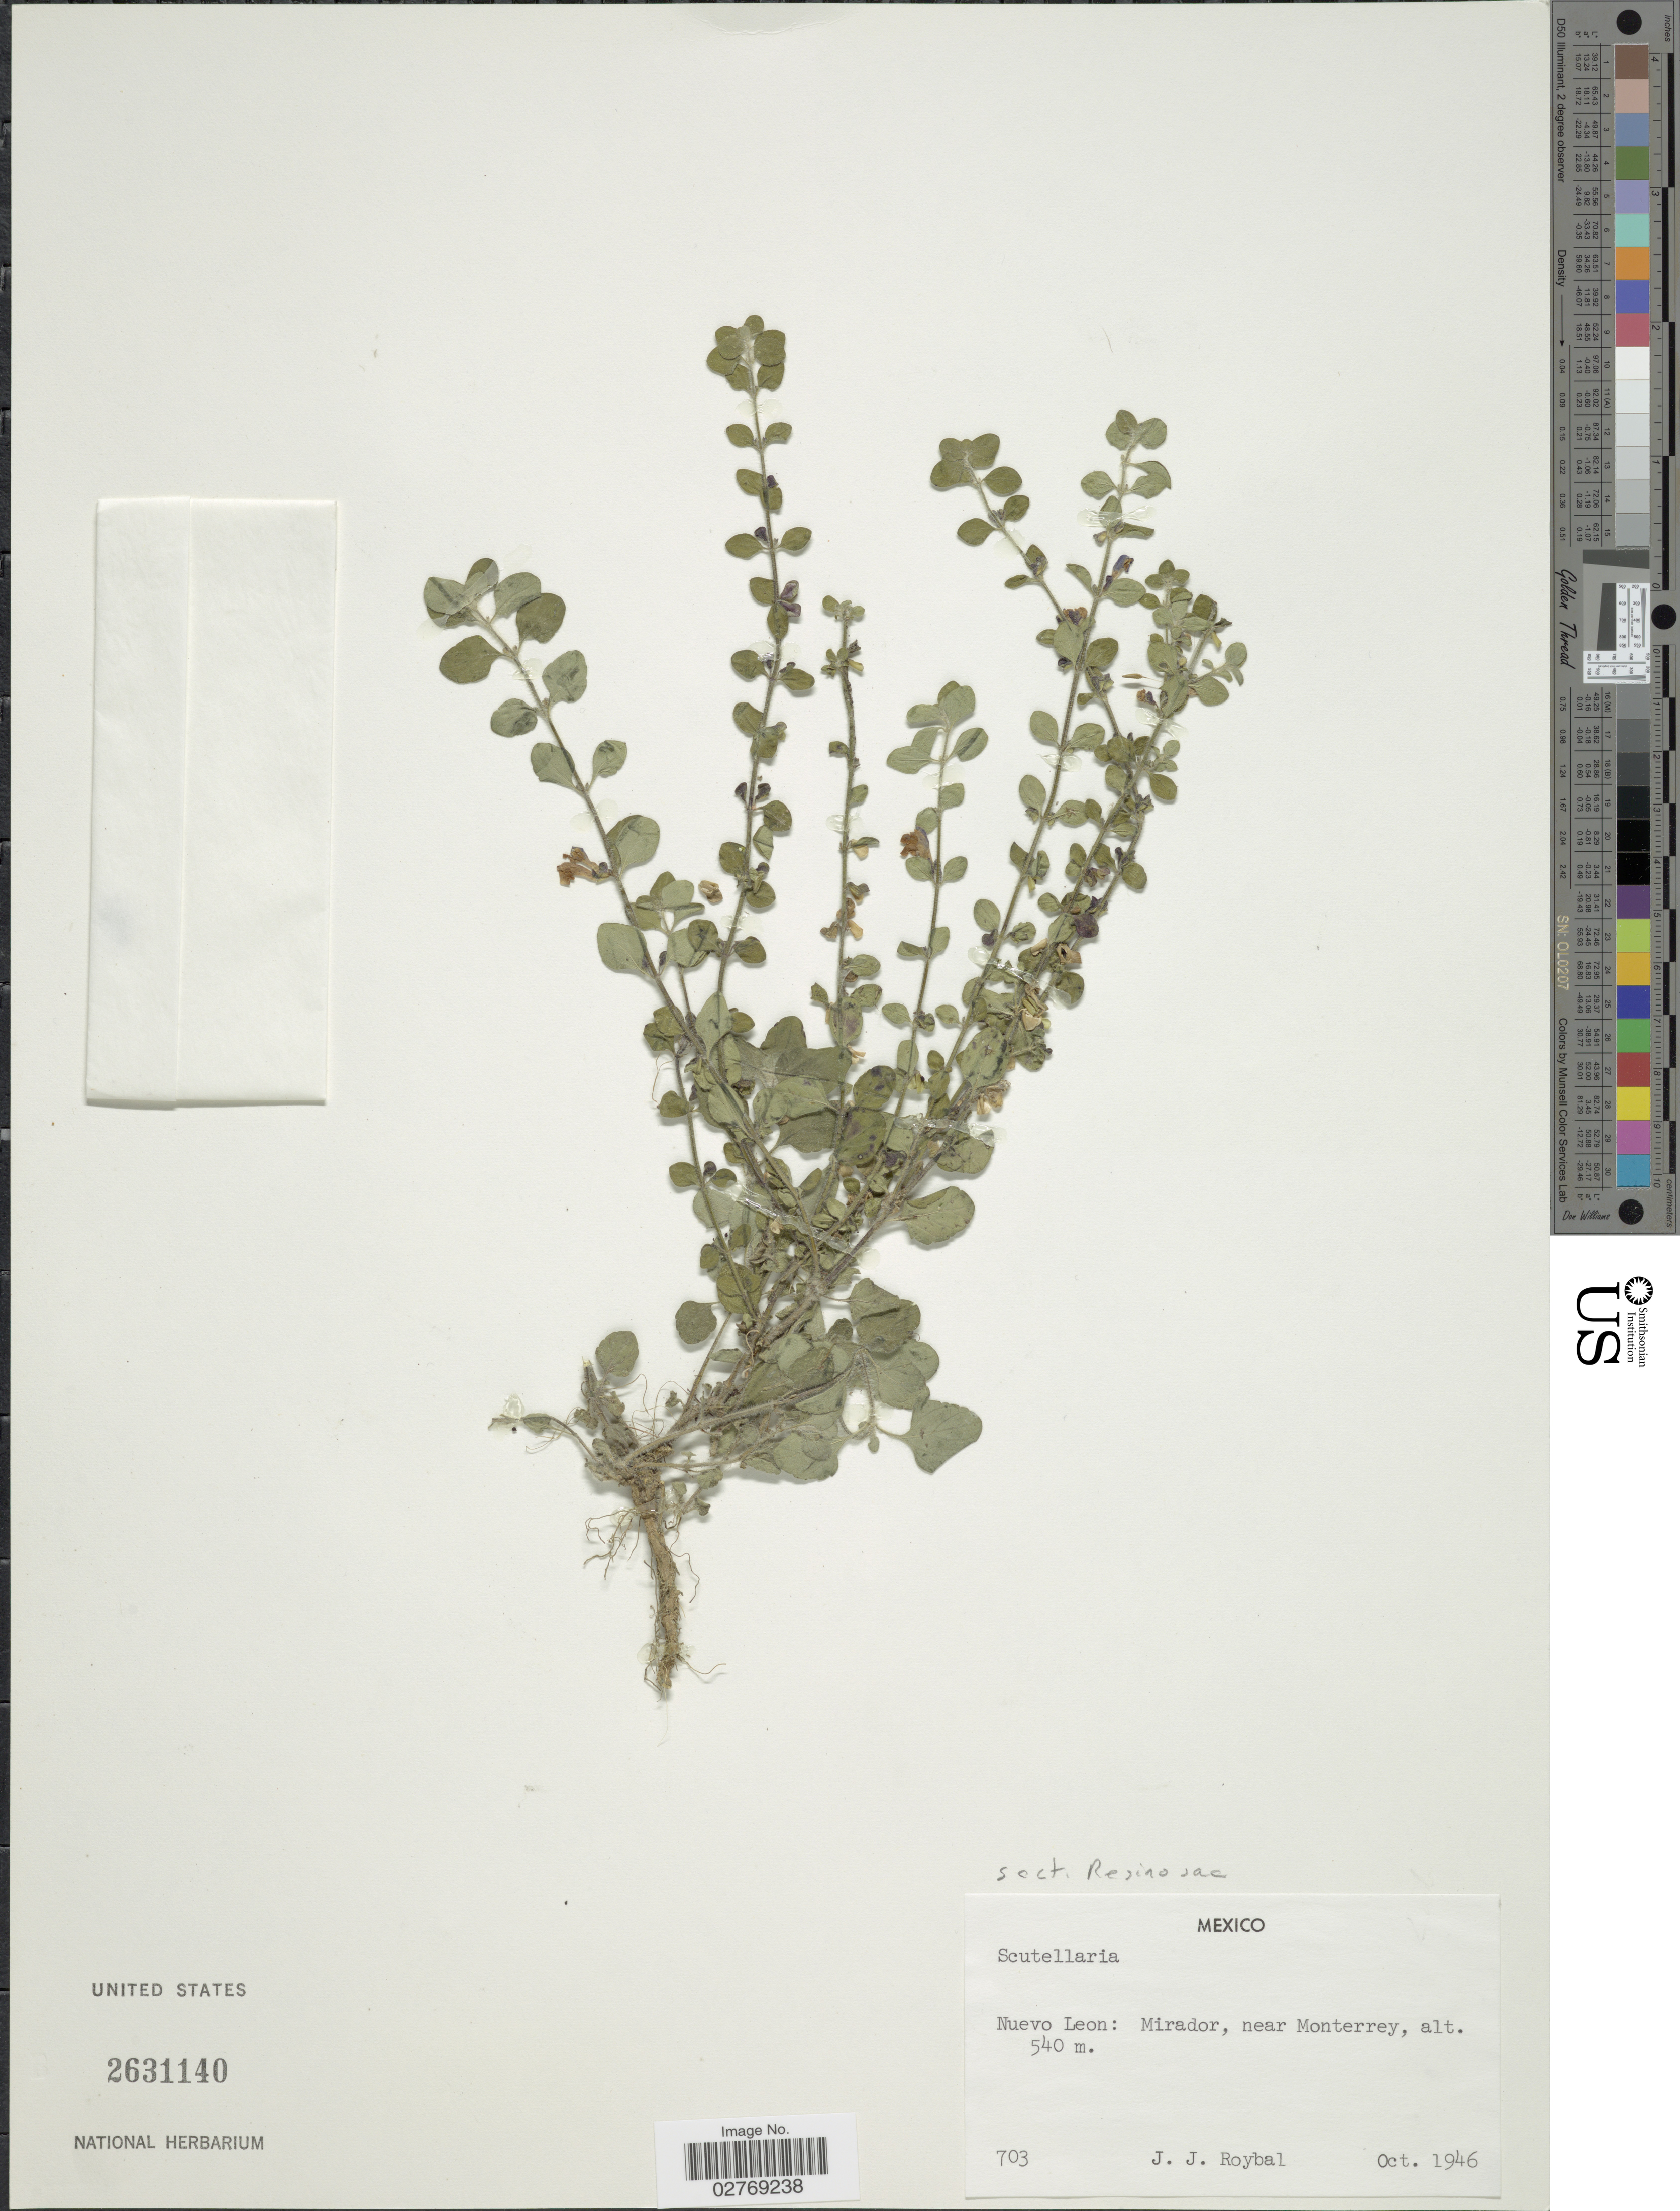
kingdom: Plantae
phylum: Tracheophyta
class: Magnoliopsida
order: Lamiales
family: Lamiaceae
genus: Scutellaria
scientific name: Scutellaria havanensis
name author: Jacq.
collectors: J. J. Roybal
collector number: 703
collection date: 1946-10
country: Mexico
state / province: Nuevo León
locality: Mirador, near Monterrey.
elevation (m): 540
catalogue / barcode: US 2631140